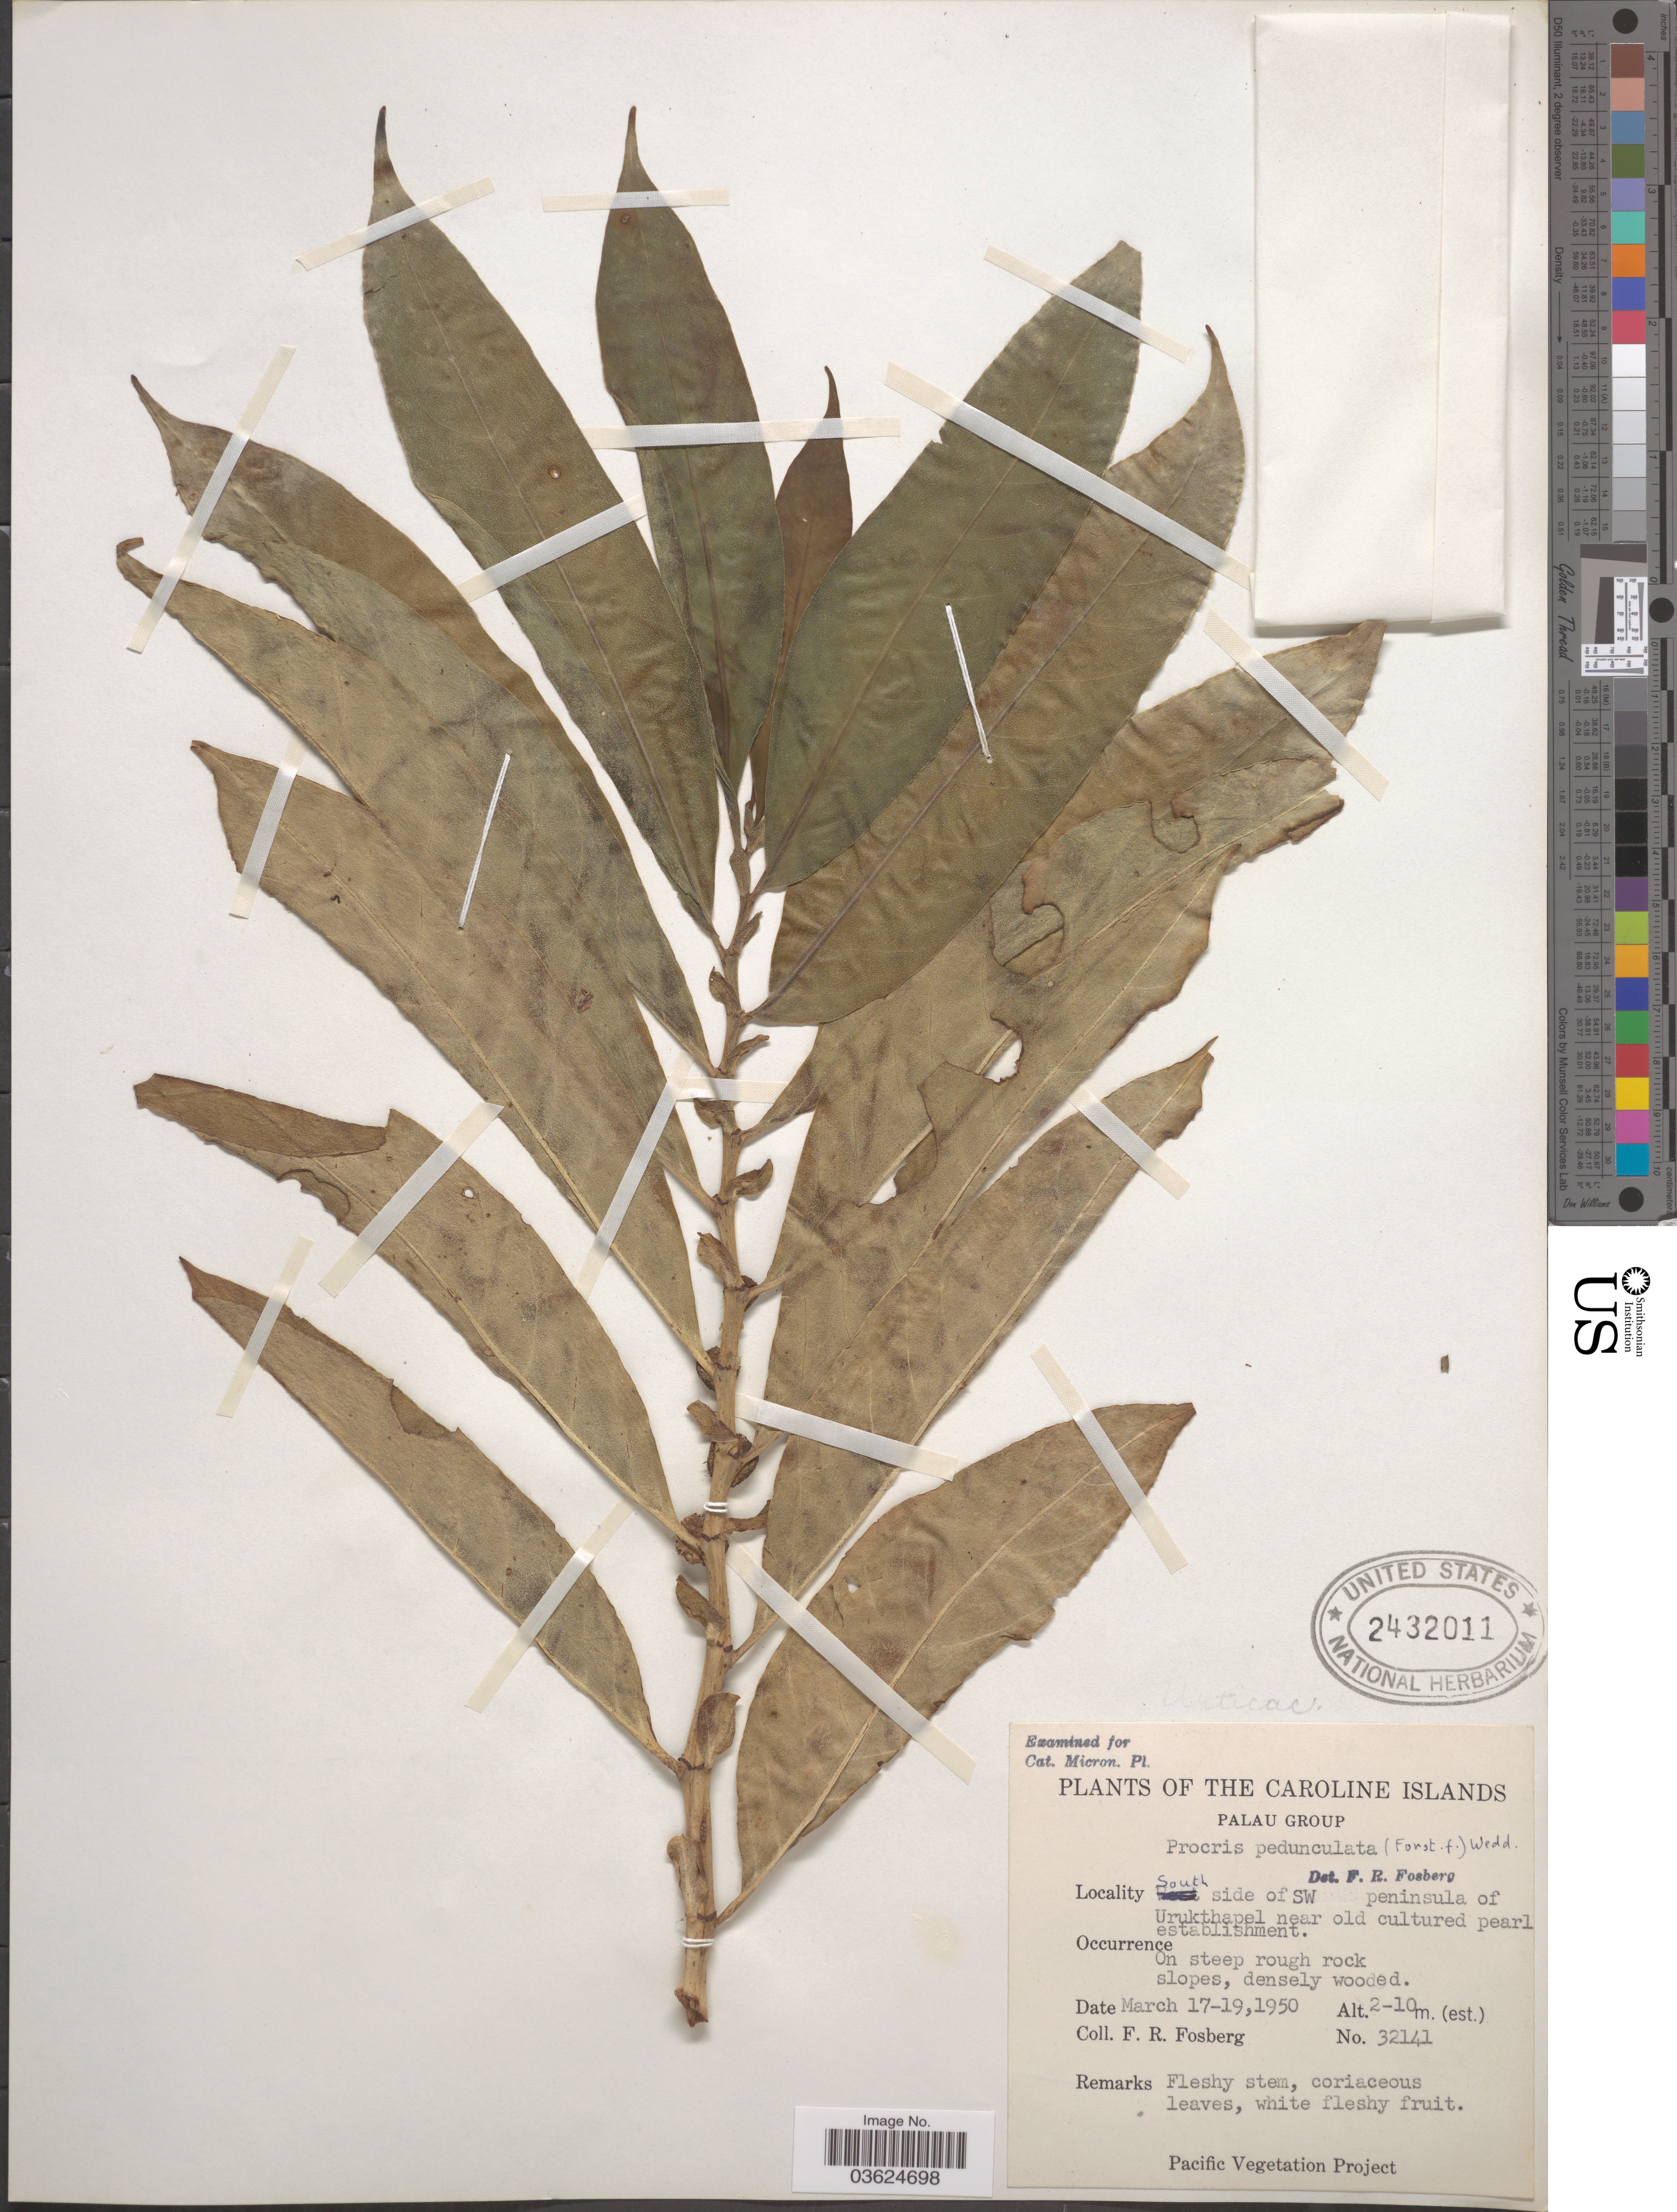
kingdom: Plantae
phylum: Tracheophyta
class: Magnoliopsida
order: Rosales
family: Urticaceae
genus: Procris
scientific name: Procris pedunculata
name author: (J.R. Forst. & G. Forst.) Wedd.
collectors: F. R. Fosberg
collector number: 32141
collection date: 1950-03-17/1950-03-19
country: Palau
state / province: Koror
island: Ngeruktabel [Urukthapel]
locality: The Caroline Islands. Palau Group. South side of SW peninsula of Urukthapel near old cultured pearl establishment.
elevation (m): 2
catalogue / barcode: US 2432011